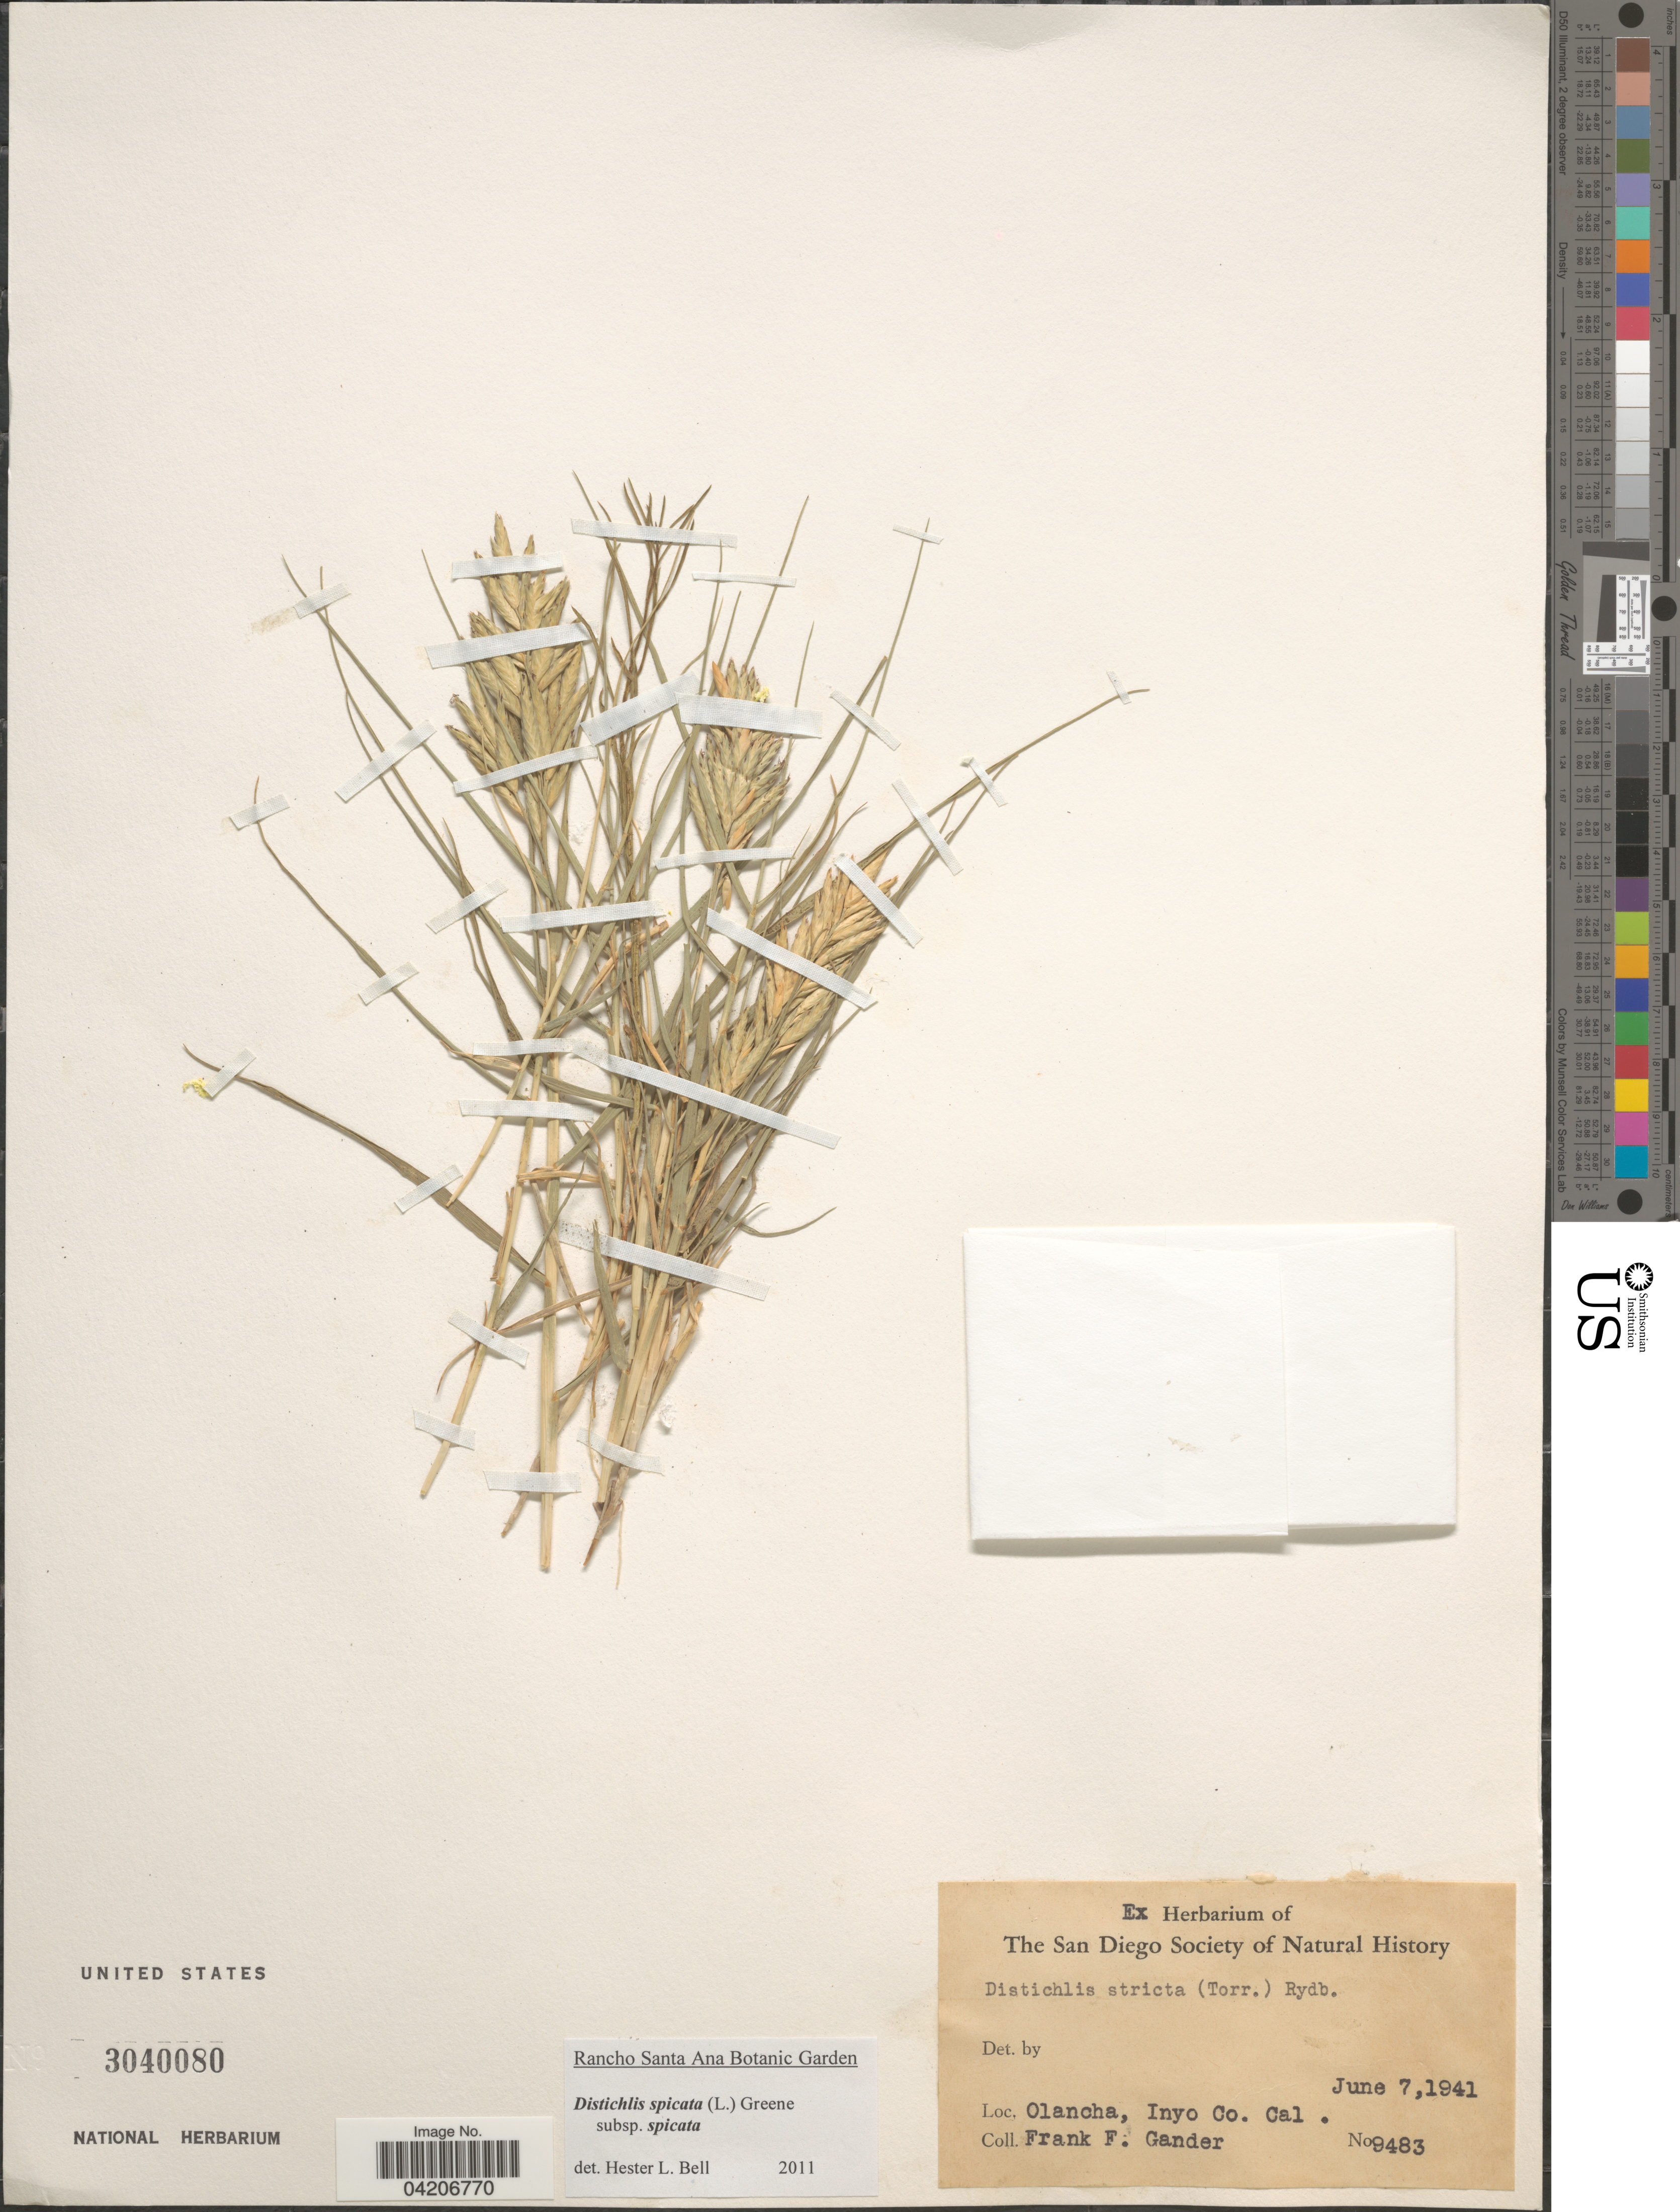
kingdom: Plantae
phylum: Tracheophyta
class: Liliopsida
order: Poales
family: Poaceae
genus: Distichlis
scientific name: Distichlis spicata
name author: (L.) Greene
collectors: F. Gander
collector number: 9483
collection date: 1941-06-07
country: United States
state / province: California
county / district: Inyo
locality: Olancha, Inyo Co.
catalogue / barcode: US 3040080